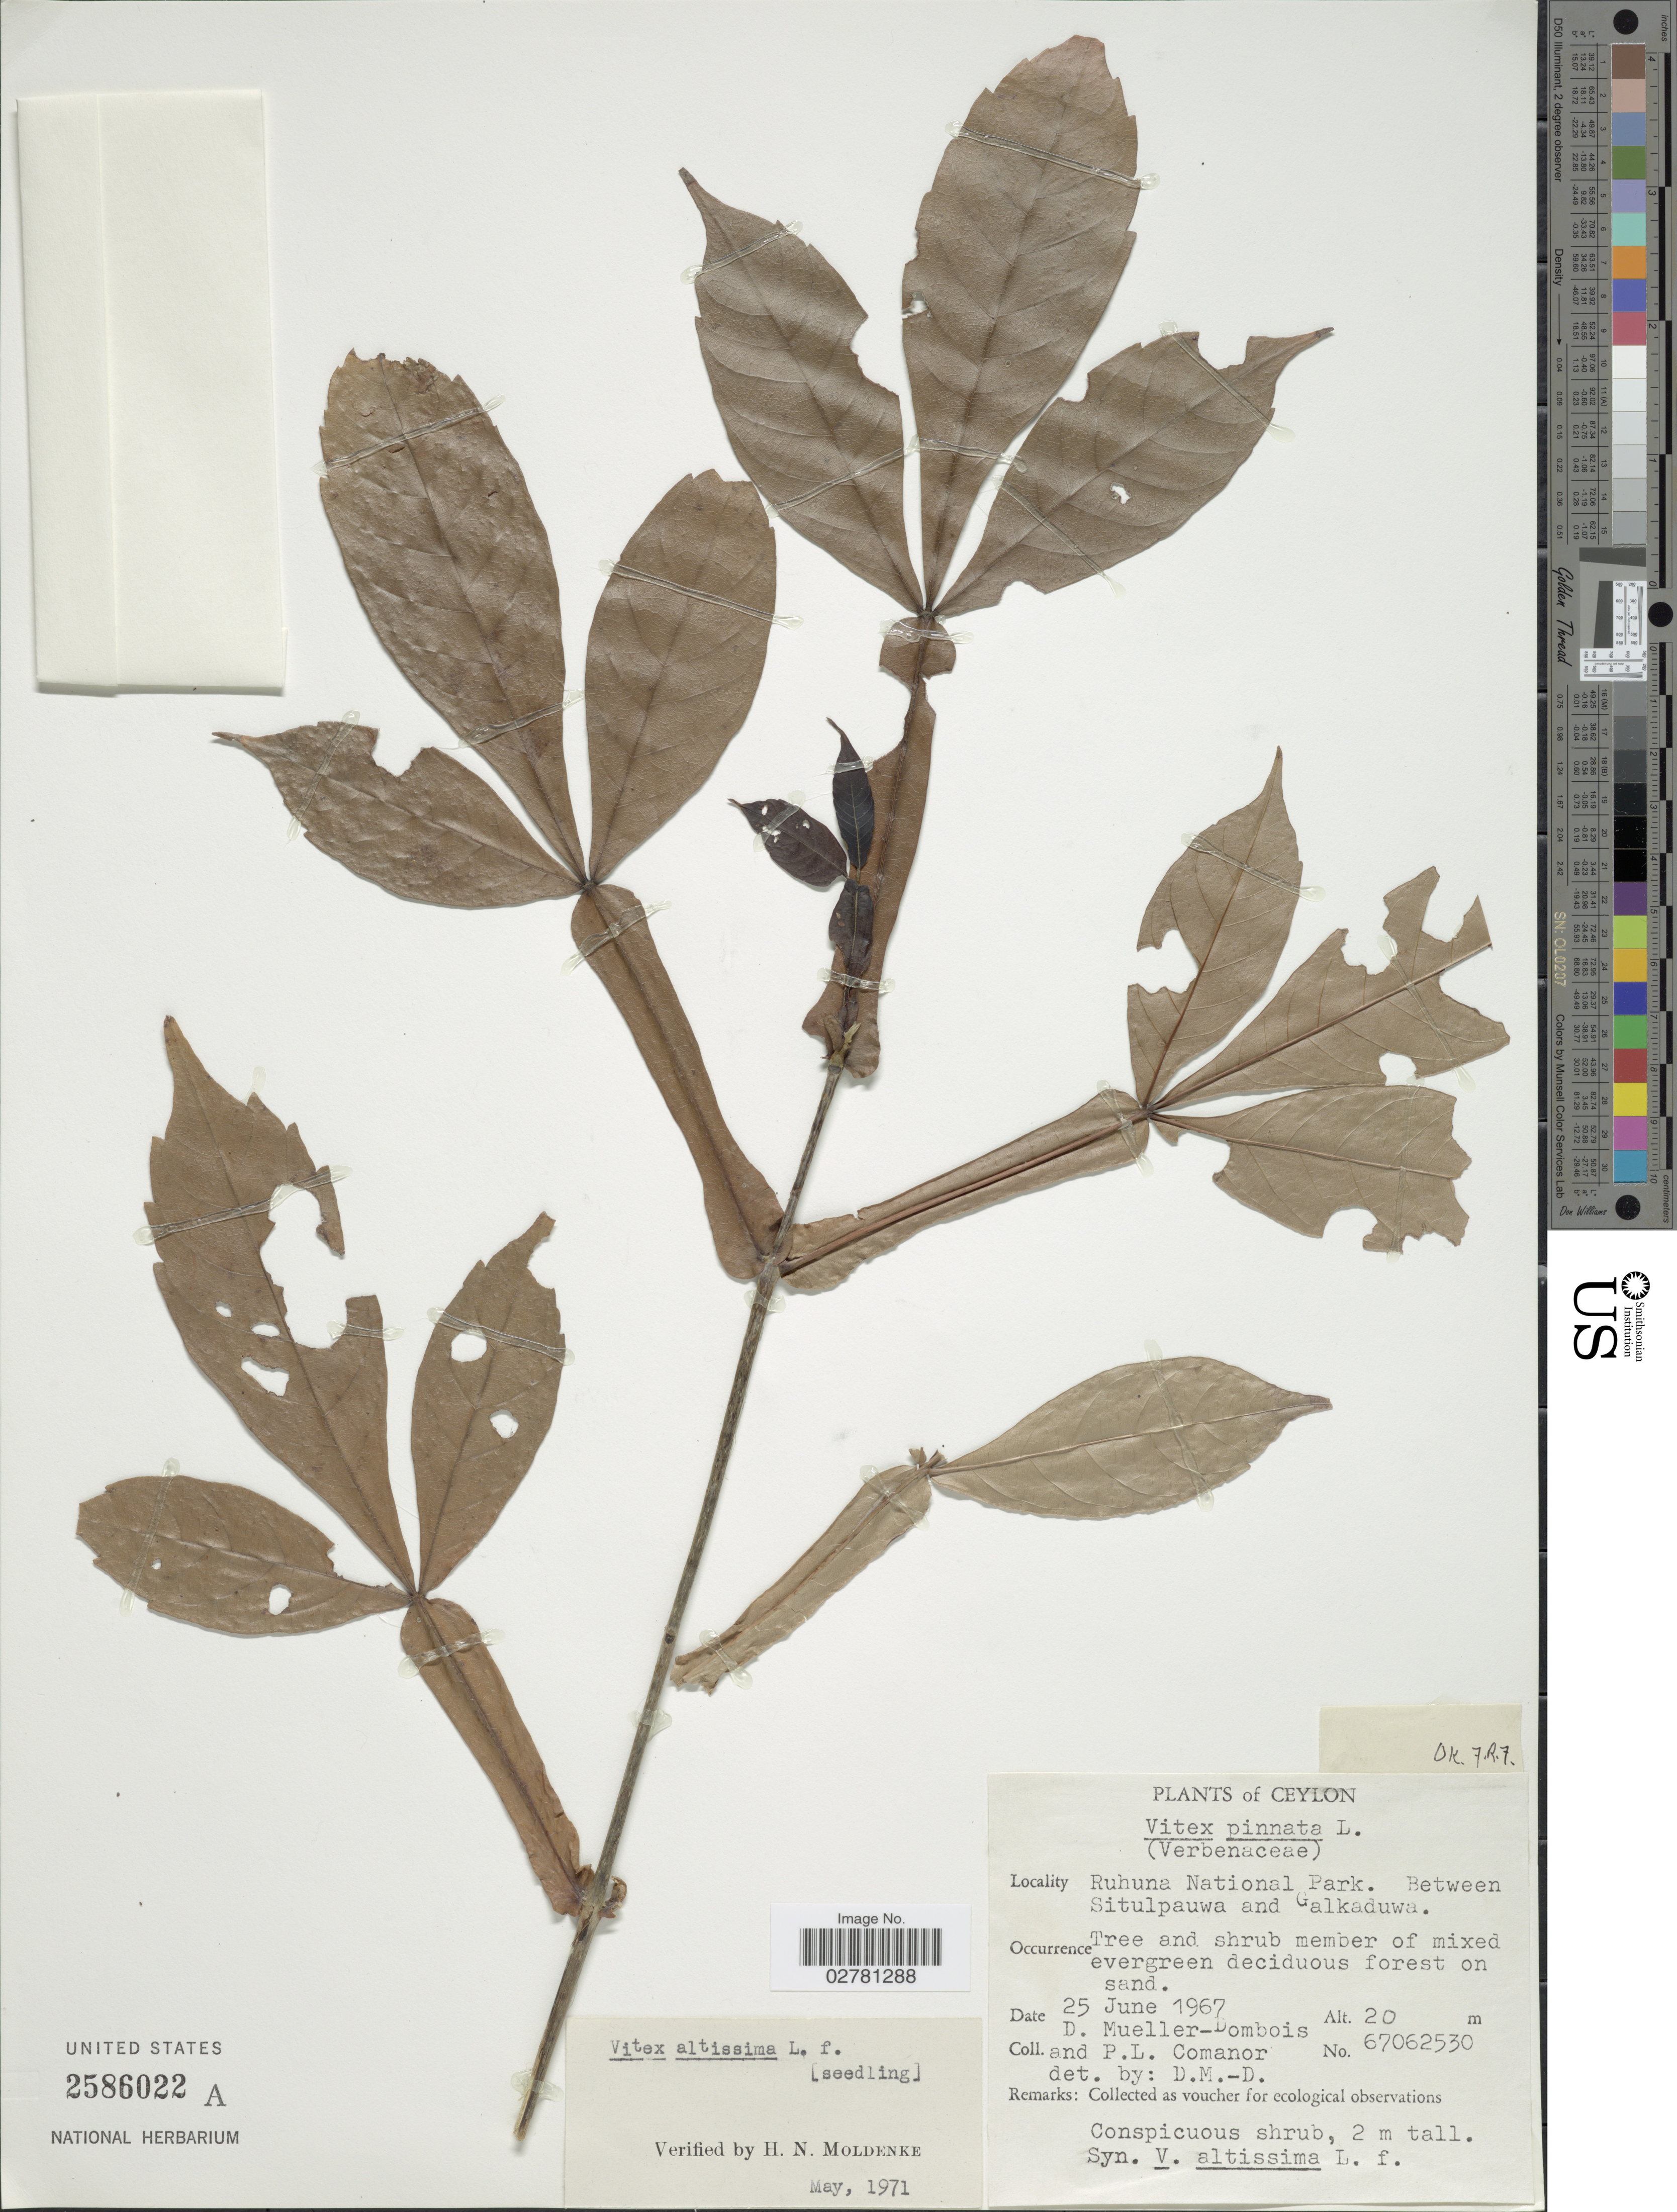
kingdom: Plantae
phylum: Tracheophyta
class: Magnoliopsida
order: Lamiales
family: Lamiaceae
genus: Vitex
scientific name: Vitex altissima f. alata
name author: (Willd.) Moldenke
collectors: D. Mueller-Dombois & P. Comanor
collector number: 67062530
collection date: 1967-06-25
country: Sri Lanka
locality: Ceylon. Ruhuna National Park. Between Situlpauwa and Galkaduwa.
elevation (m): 20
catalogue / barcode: US 2586022A